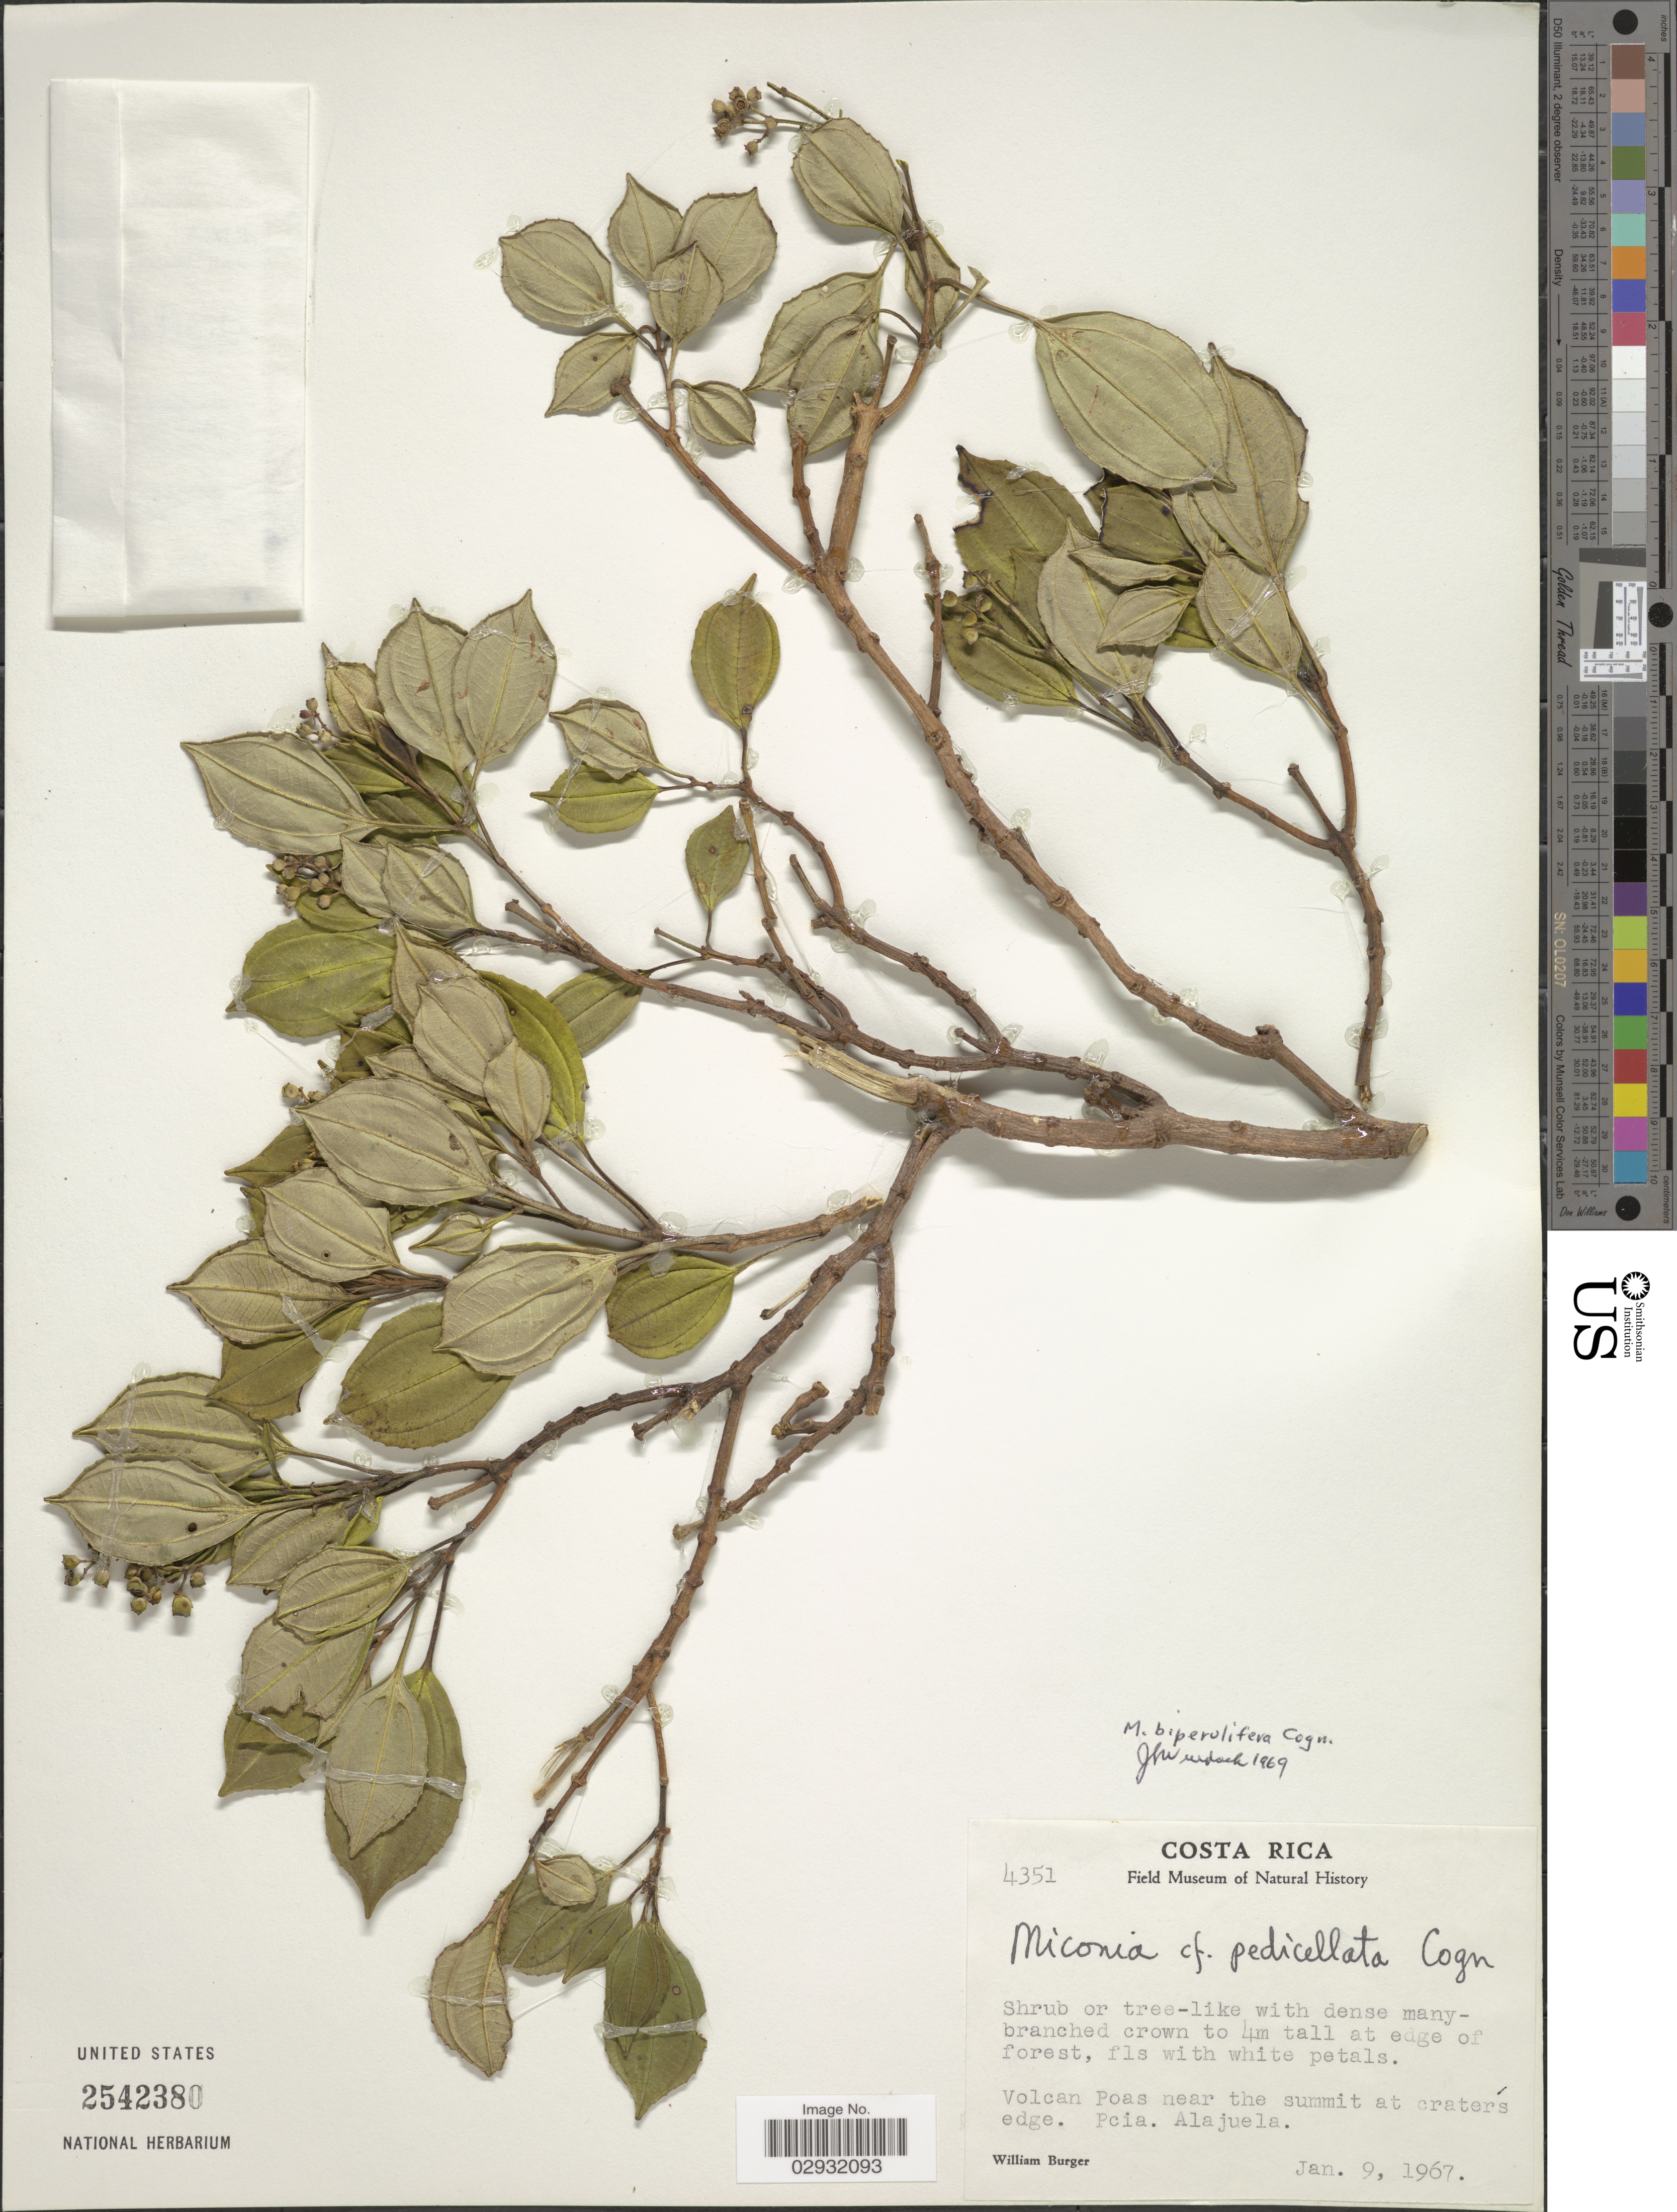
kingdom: Plantae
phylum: Tracheophyta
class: Magnoliopsida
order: Myrtales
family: Melastomataceae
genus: Miconia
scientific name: Miconia biperulifera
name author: Cogn. in A. DC.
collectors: W. Burger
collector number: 4351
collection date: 1967-01-09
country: Costa Rica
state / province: Alajuela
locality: Volcan Poas near the summit at craters edge, Pcia. Alajuela.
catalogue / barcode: US 2542380